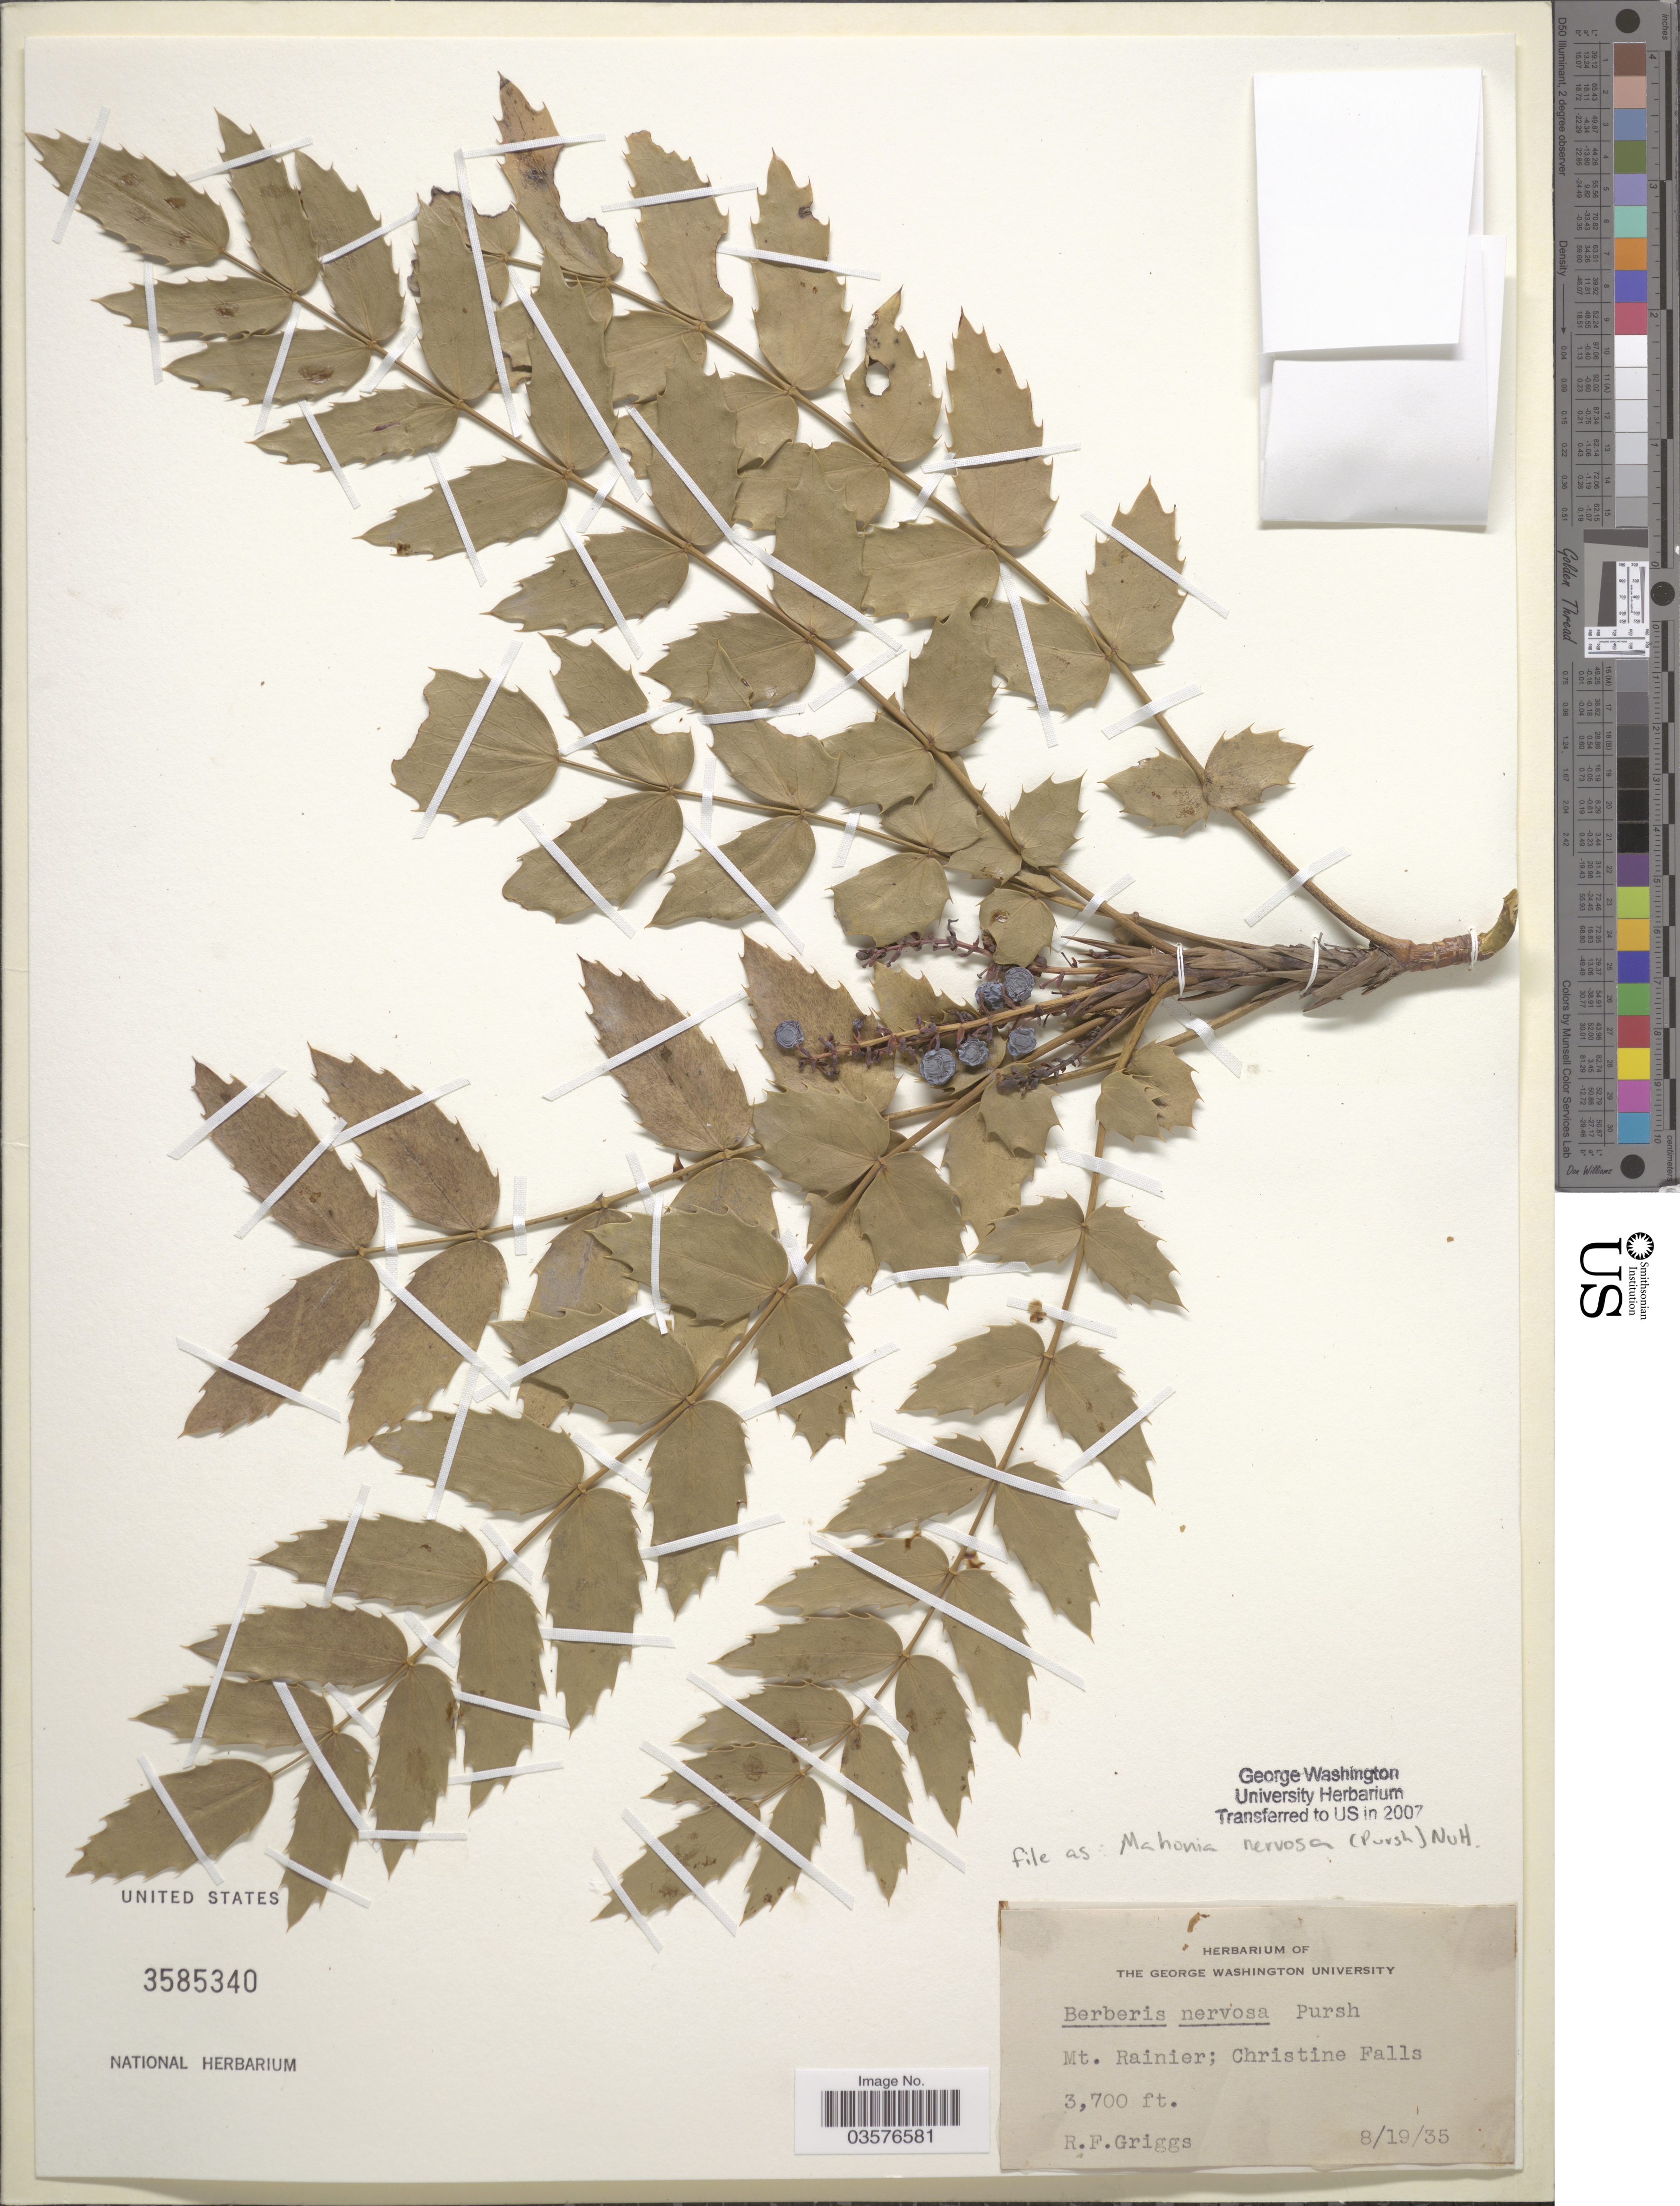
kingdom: Plantae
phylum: Tracheophyta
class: Magnoliopsida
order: Ranunculales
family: Berberidaceae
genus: Mahonia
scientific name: Mahonia nervosa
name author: (Pursh) Nutt.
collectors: R. F. Griggs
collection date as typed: Transcribed d/m/y: 19/8/35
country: United States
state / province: Washington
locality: Mt. Rainier; Christine Falls.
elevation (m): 1128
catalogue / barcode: US 3585340